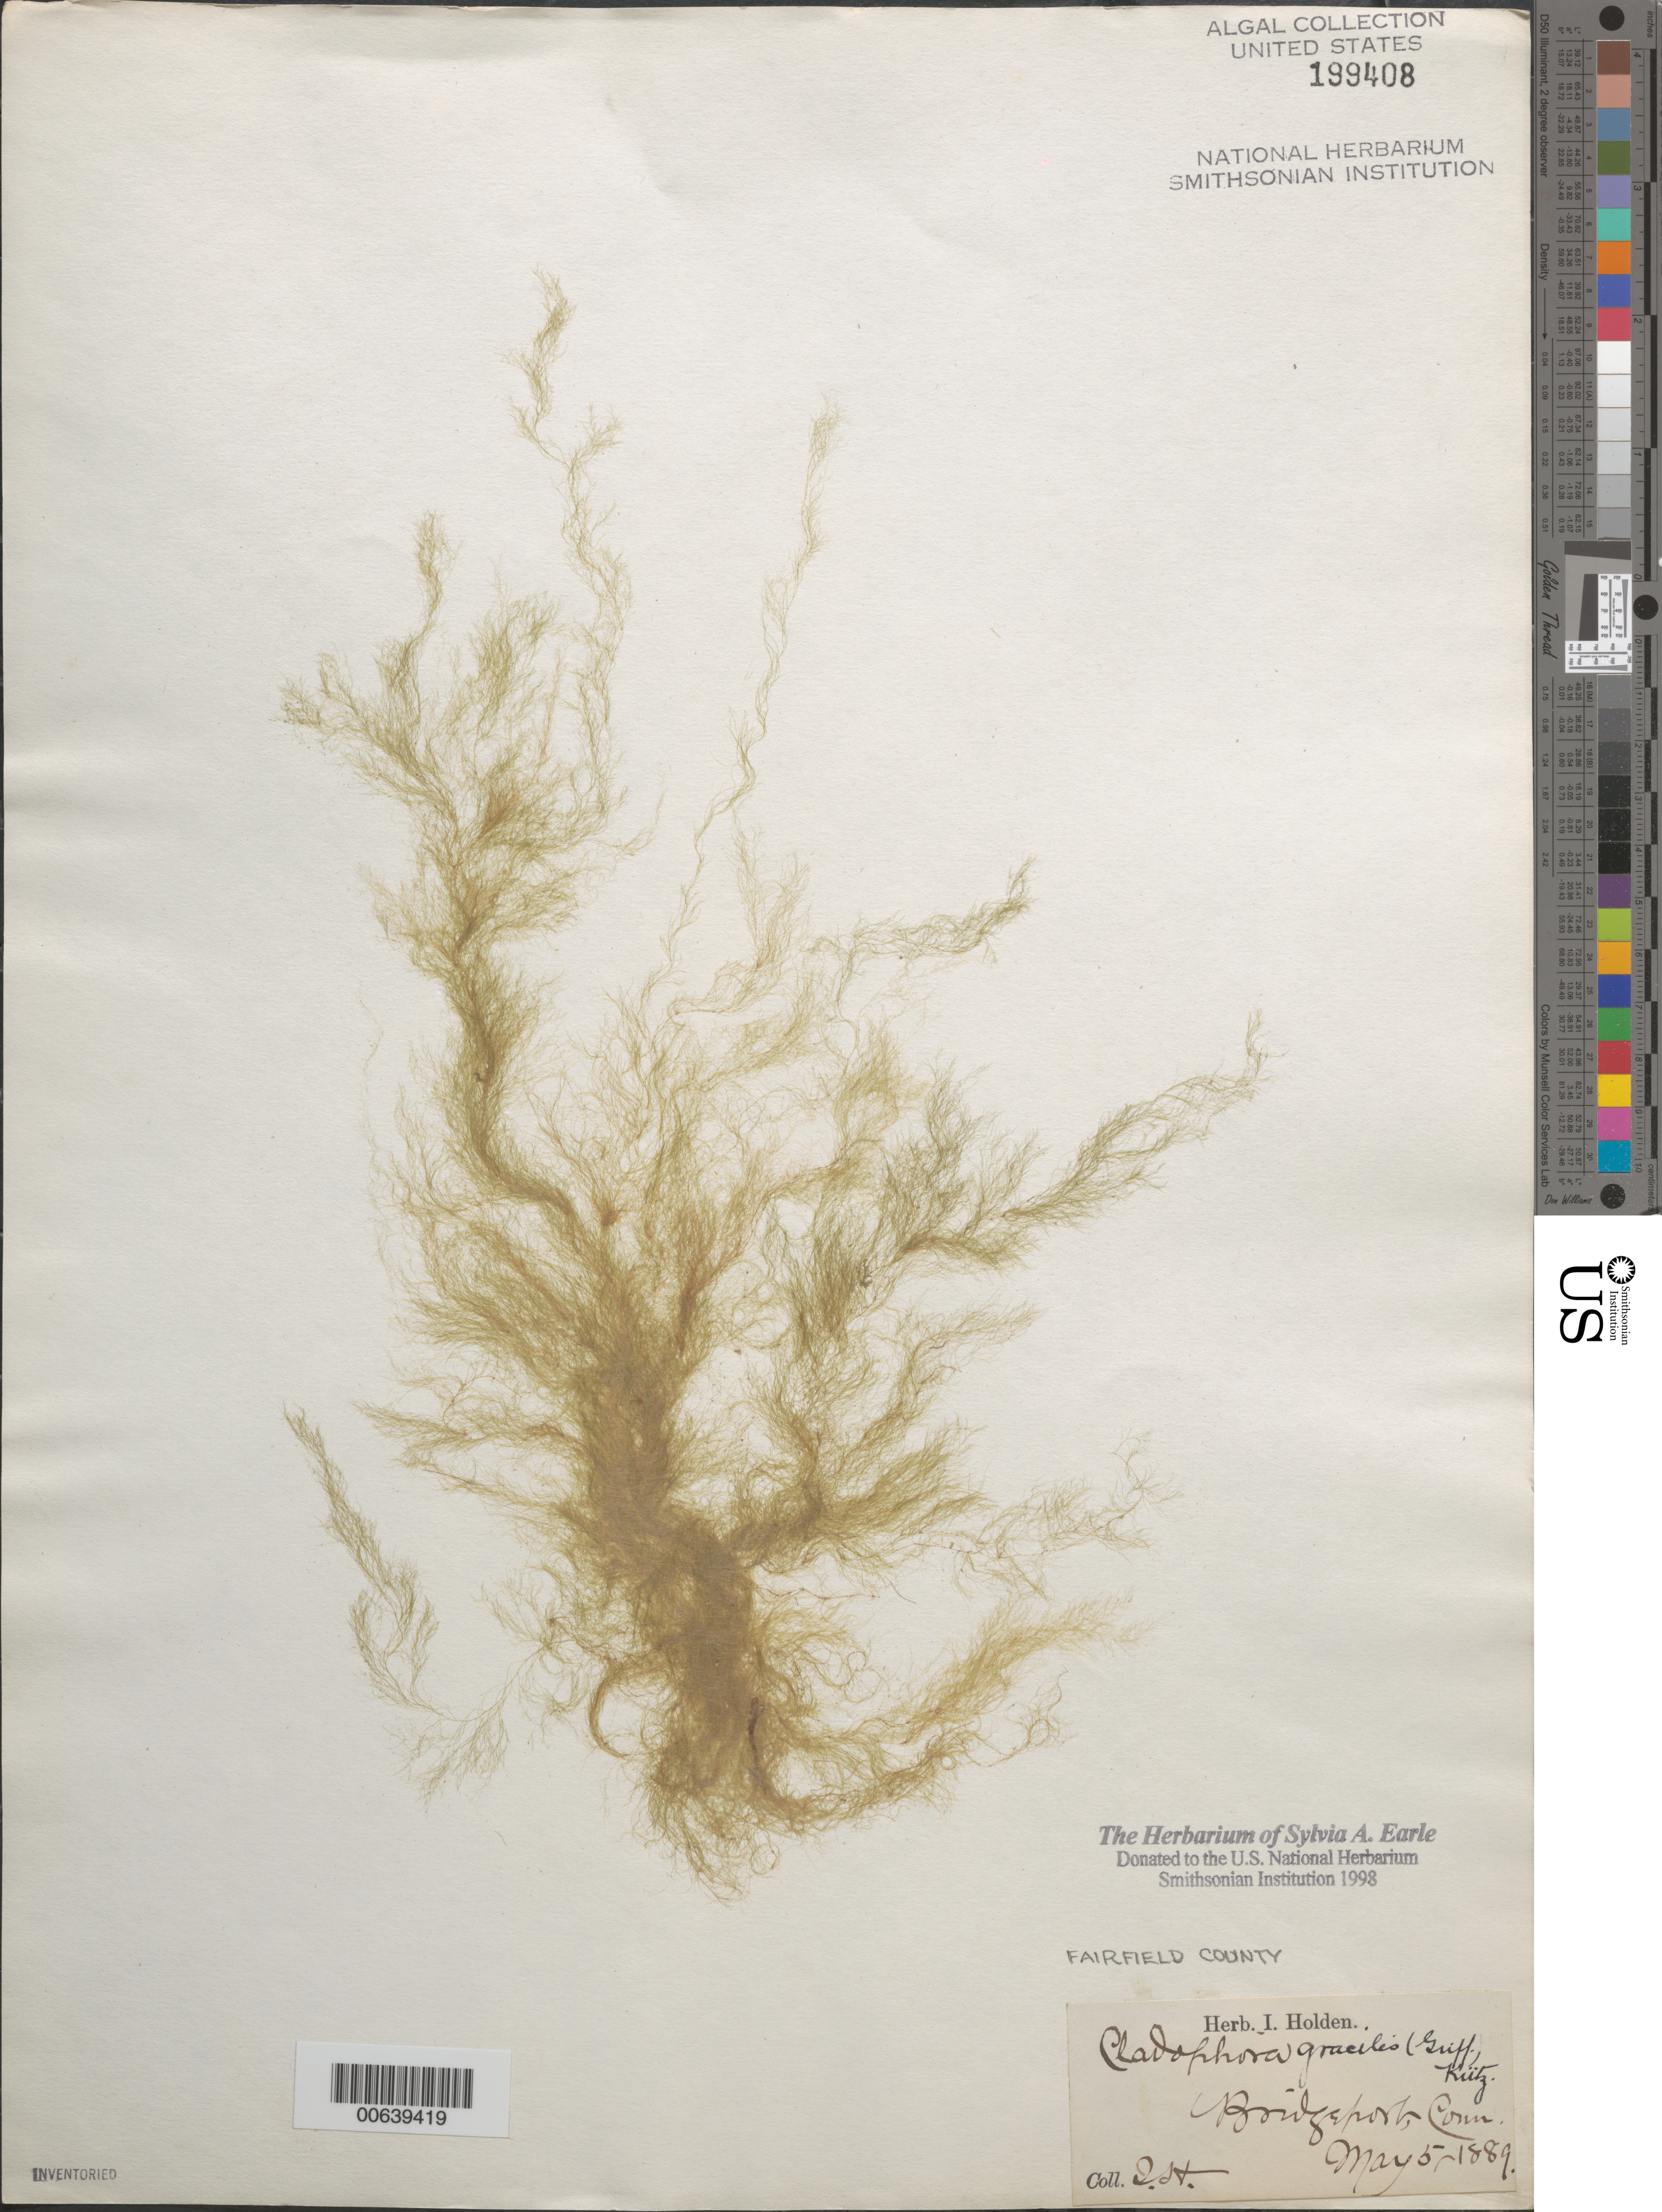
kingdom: Plantae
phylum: Chlorophyta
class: Ulvophyceae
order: Cladophorales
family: Cladophoraceae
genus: Cladophora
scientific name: Cladophora gracilis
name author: (Griff.) Kütz.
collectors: I. Holden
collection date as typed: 05 May 1889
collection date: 1889-05-05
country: United States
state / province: Connecticut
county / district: Fairfield County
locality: Bridgeport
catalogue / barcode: US 199408